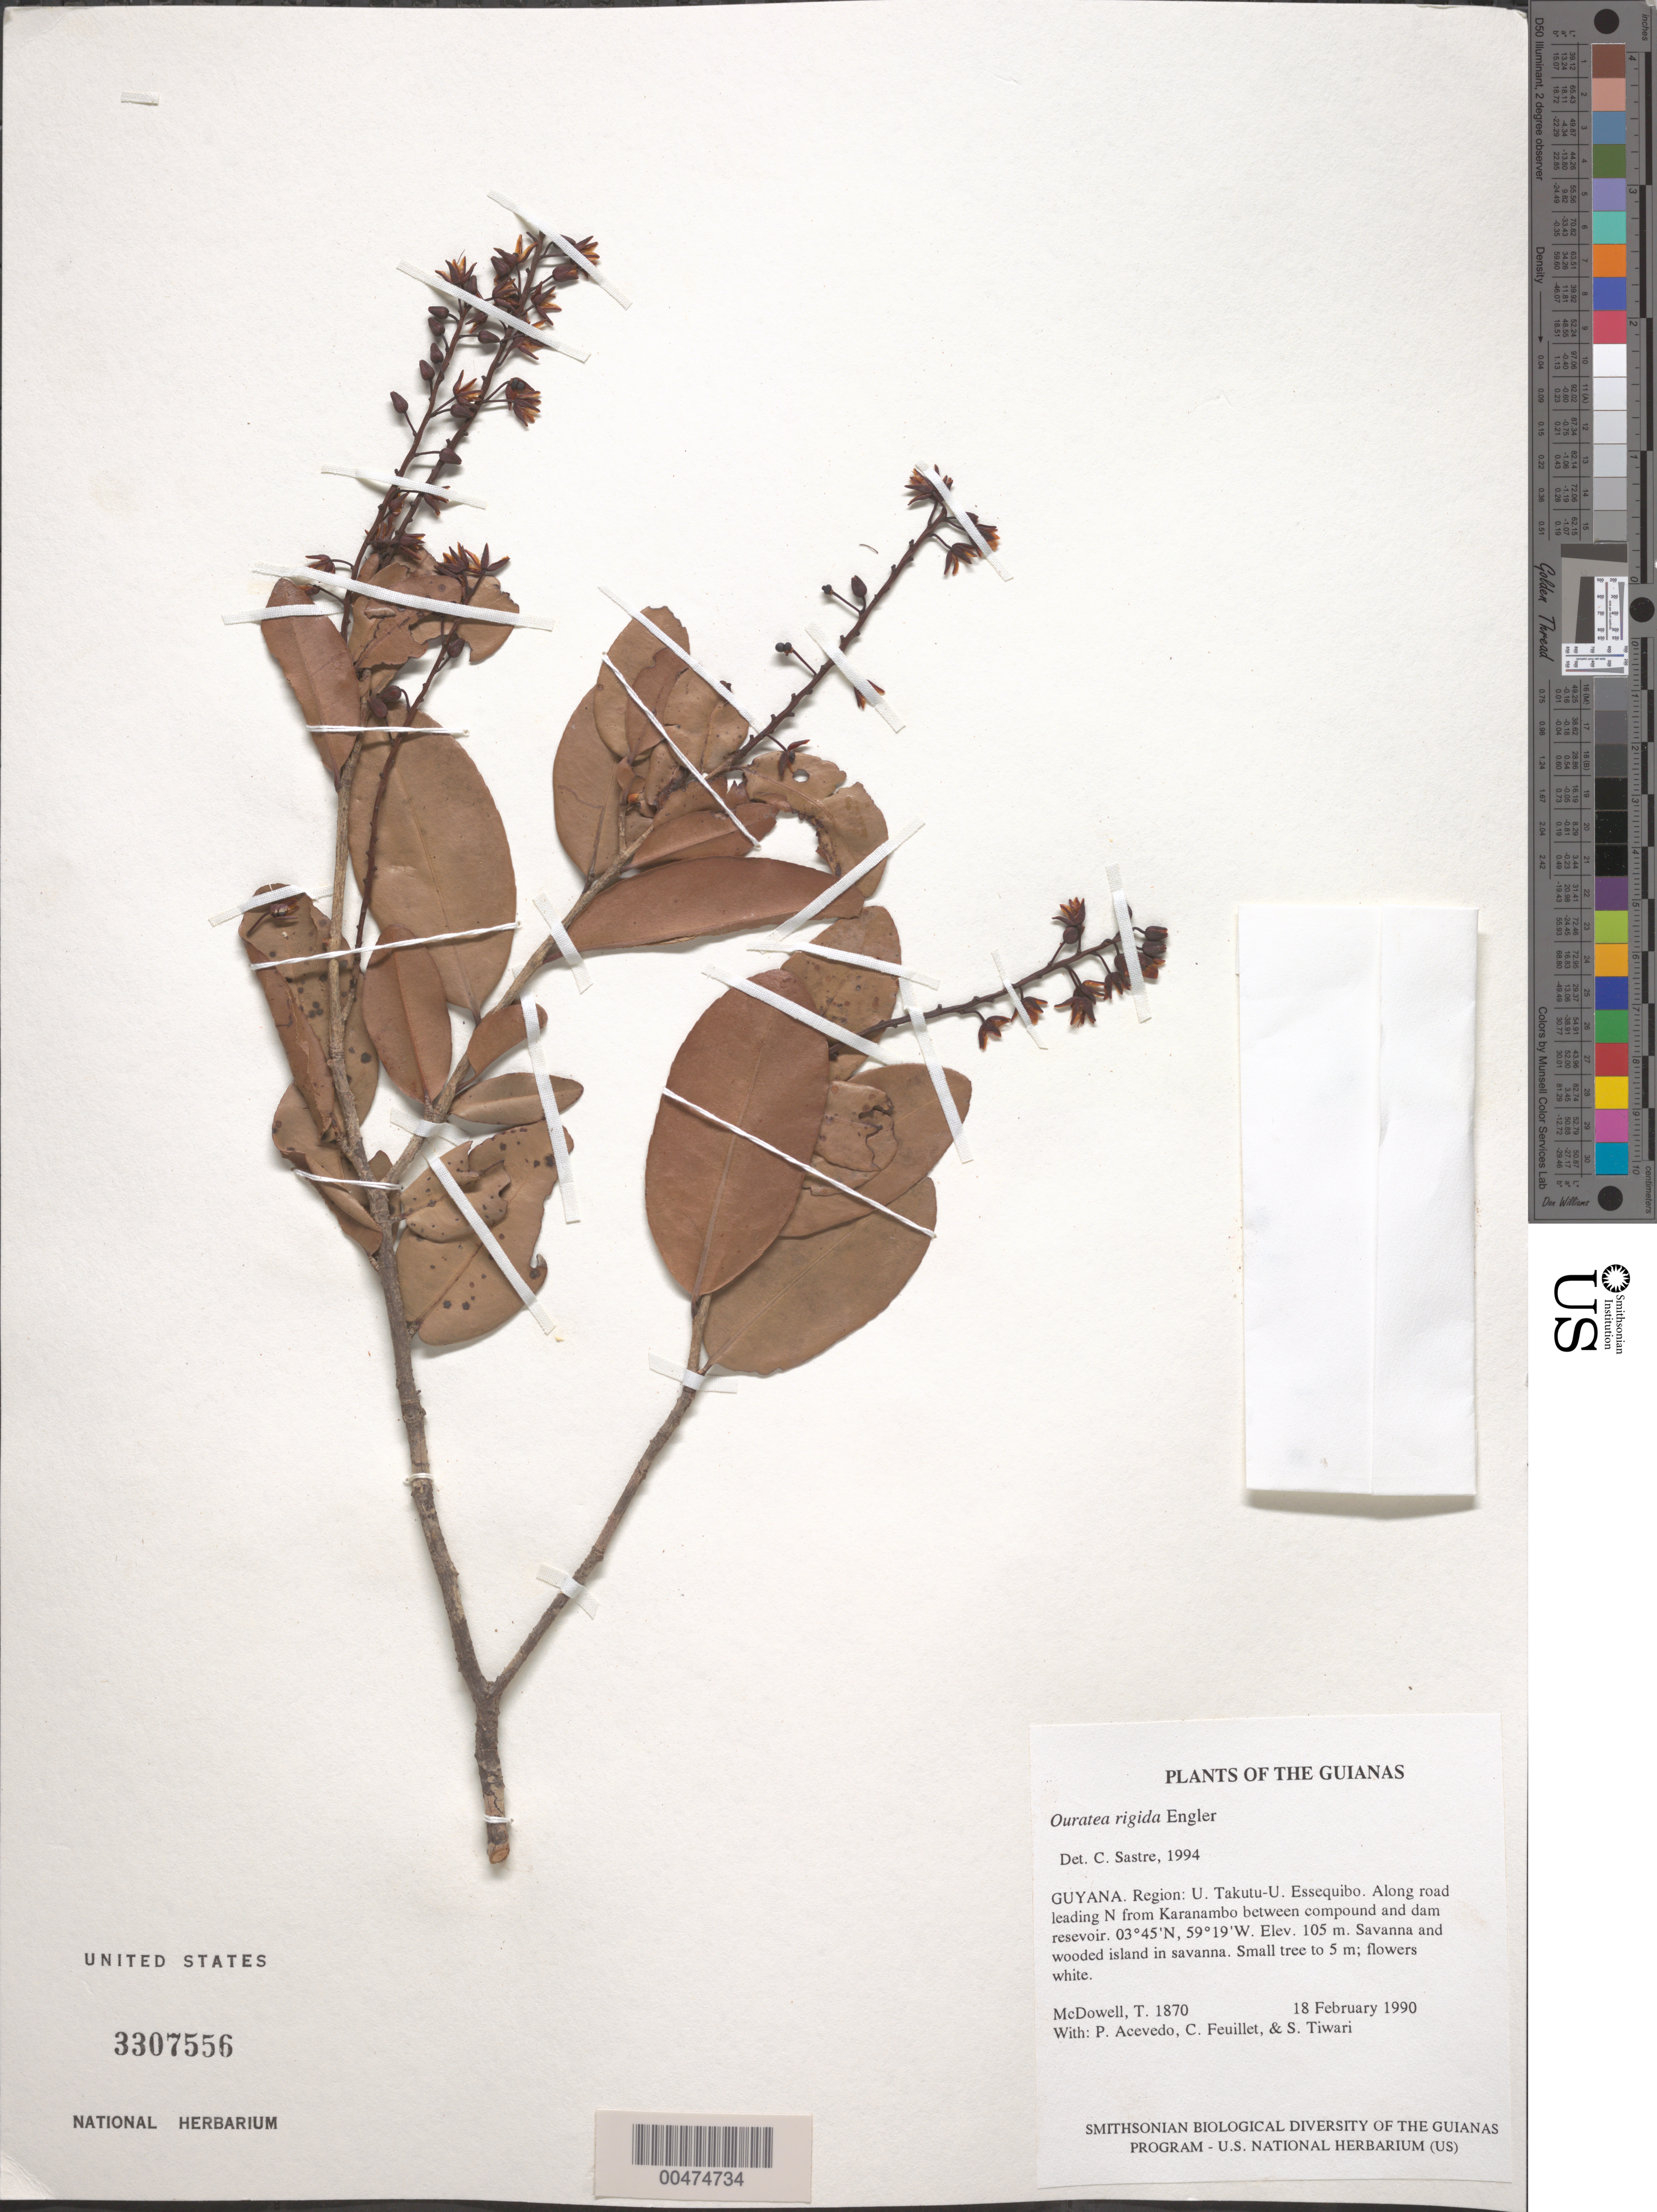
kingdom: Plantae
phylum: Tracheophyta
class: Magnoliopsida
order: Malpighiales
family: Ochnaceae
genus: Ouratea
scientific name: Ouratea rigida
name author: Engl.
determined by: Sastre, C. H. L.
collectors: T. McDowell, P. Acevedo-Rodr., C. Feuillet & S. Tiwari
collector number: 1870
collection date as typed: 18 February 1990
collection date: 1990-02-18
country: Guyana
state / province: U. Takutu-U. Essequibo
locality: Along road leading North from Karanambo between compound and dam-pond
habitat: Savanna and wooded island in savanna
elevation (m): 105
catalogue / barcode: US 3307556